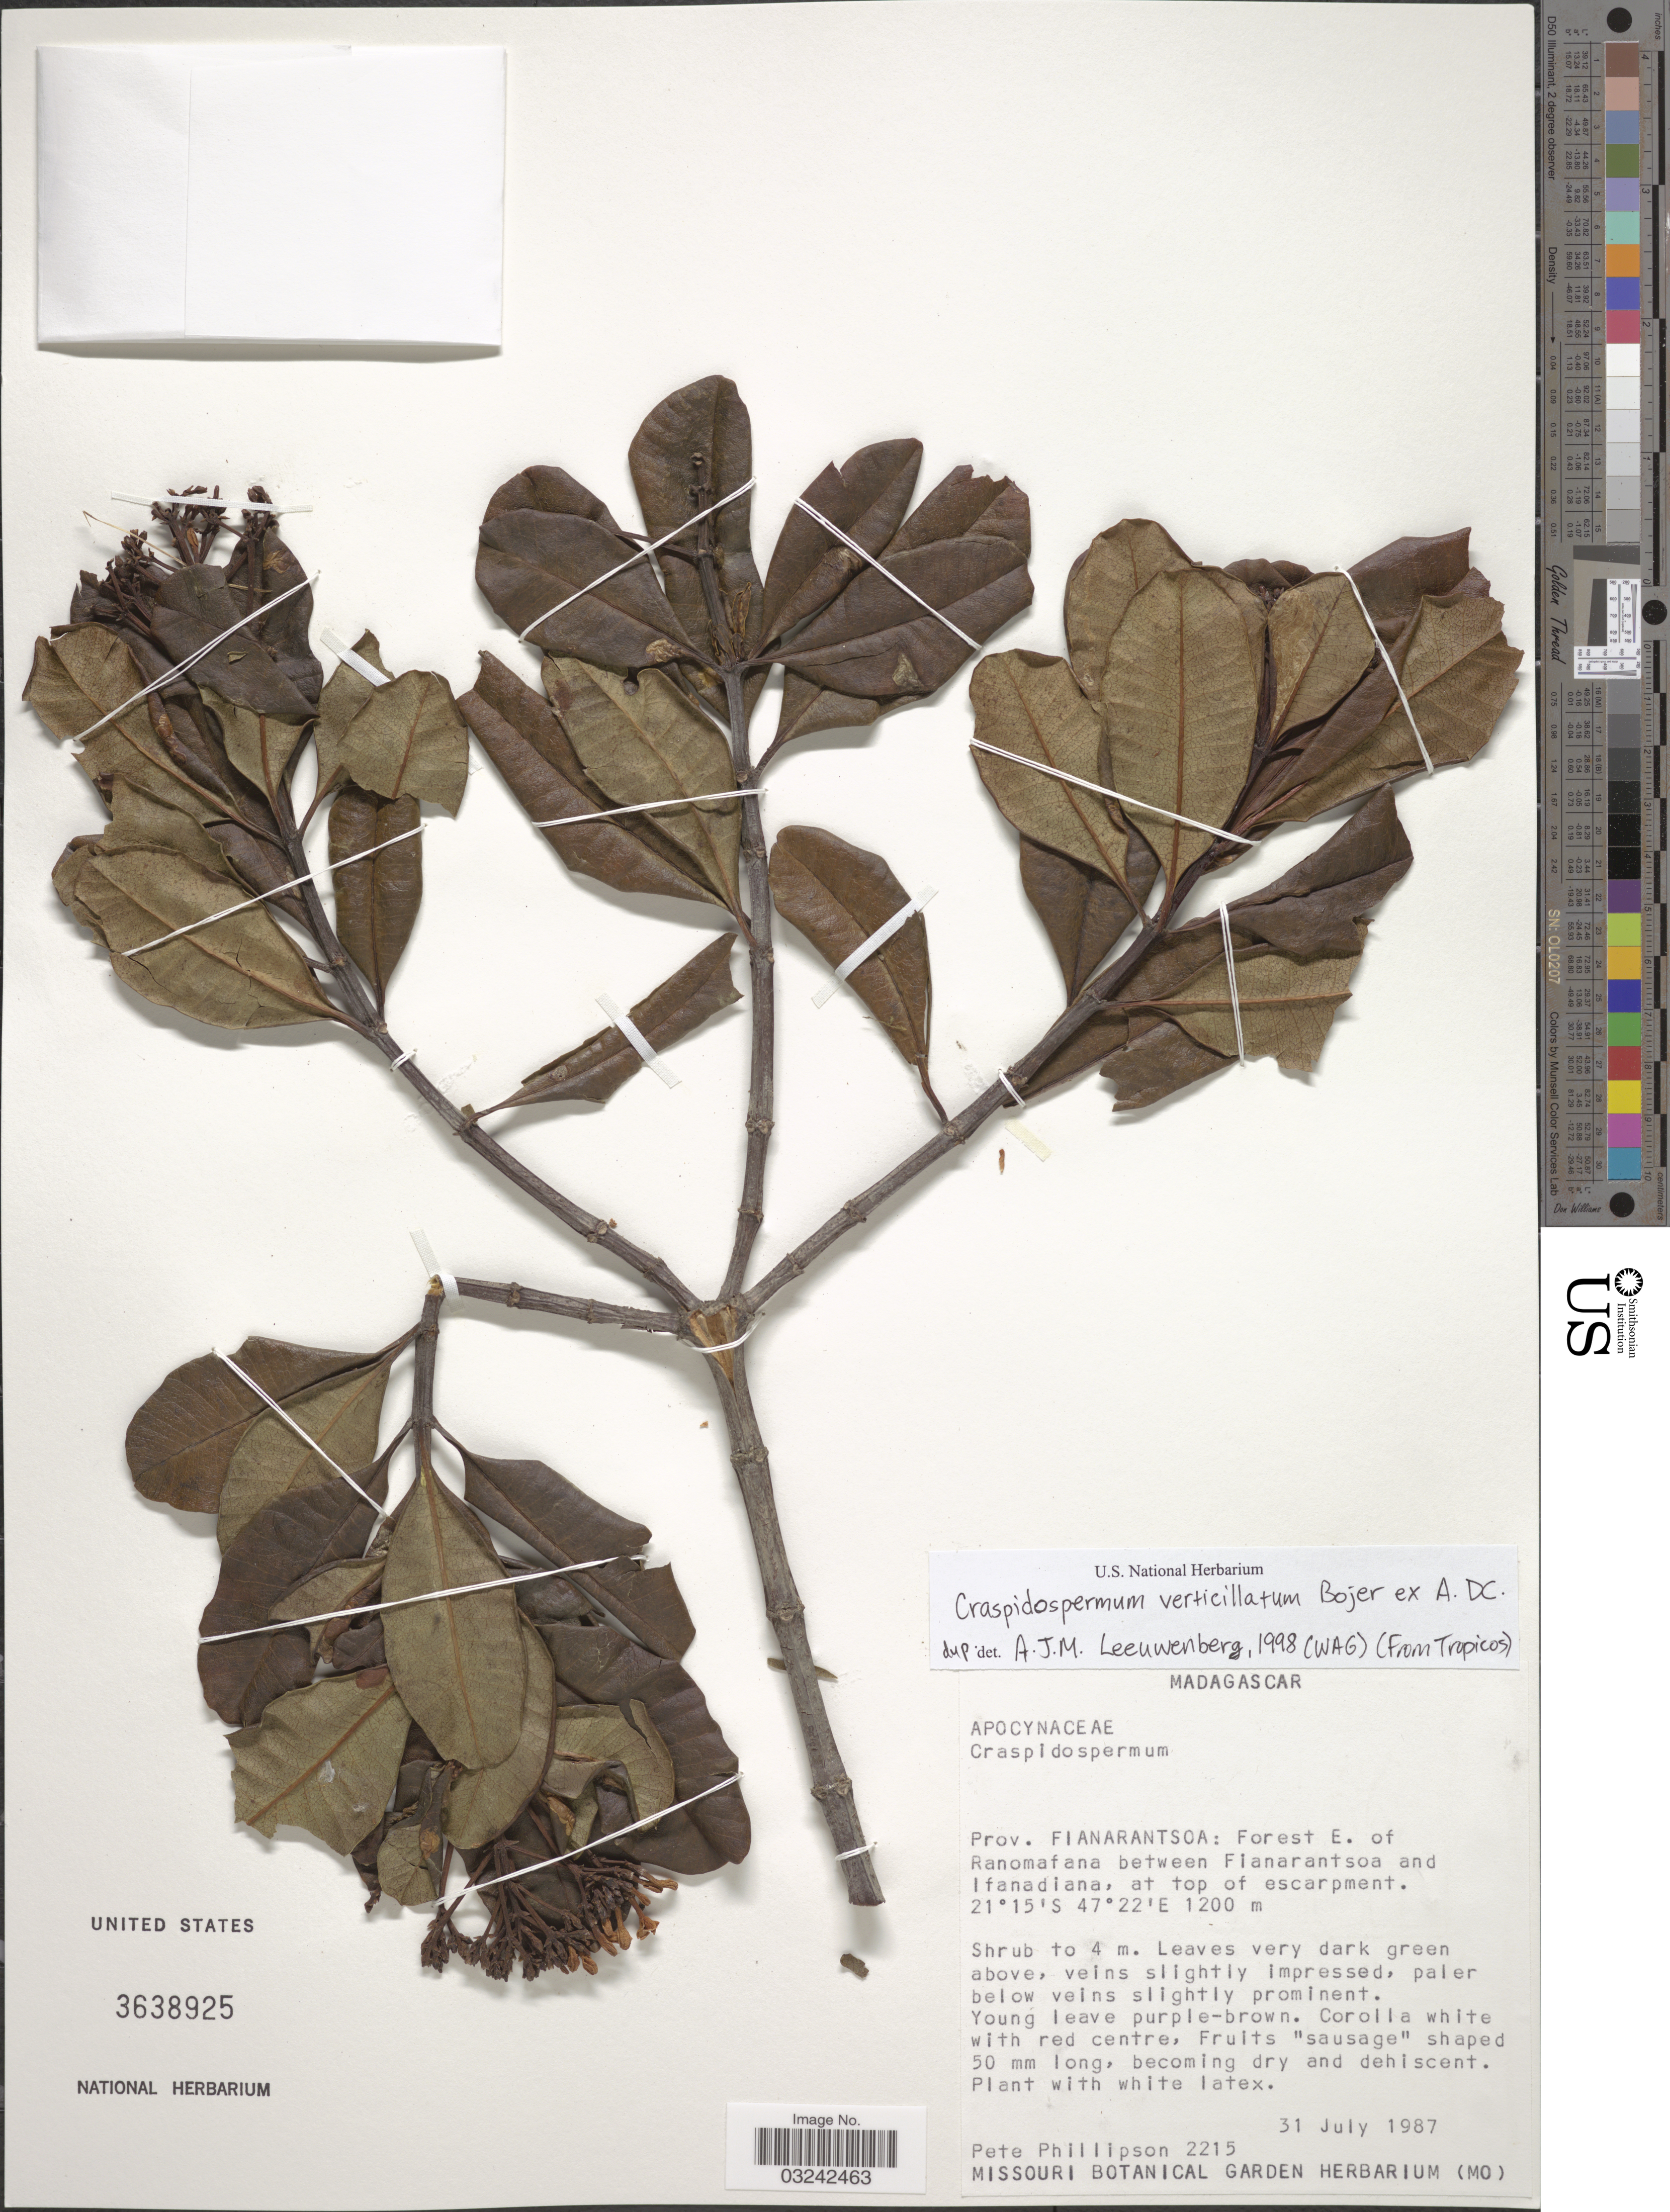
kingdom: Plantae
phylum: Tracheophyta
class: Magnoliopsida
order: Gentianales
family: Apocynaceae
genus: Craspidospermum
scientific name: Craspidospermum verticillatum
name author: Bojer ex A. DC.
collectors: P. B. Phillipson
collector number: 2215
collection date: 1987-07-31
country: Madagascar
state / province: Haute Matsiatra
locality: Forest E. of Ranomafana between Fianarantsoa and Ifanadiana, at top of escarpement.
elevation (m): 1200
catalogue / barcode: US 3638925